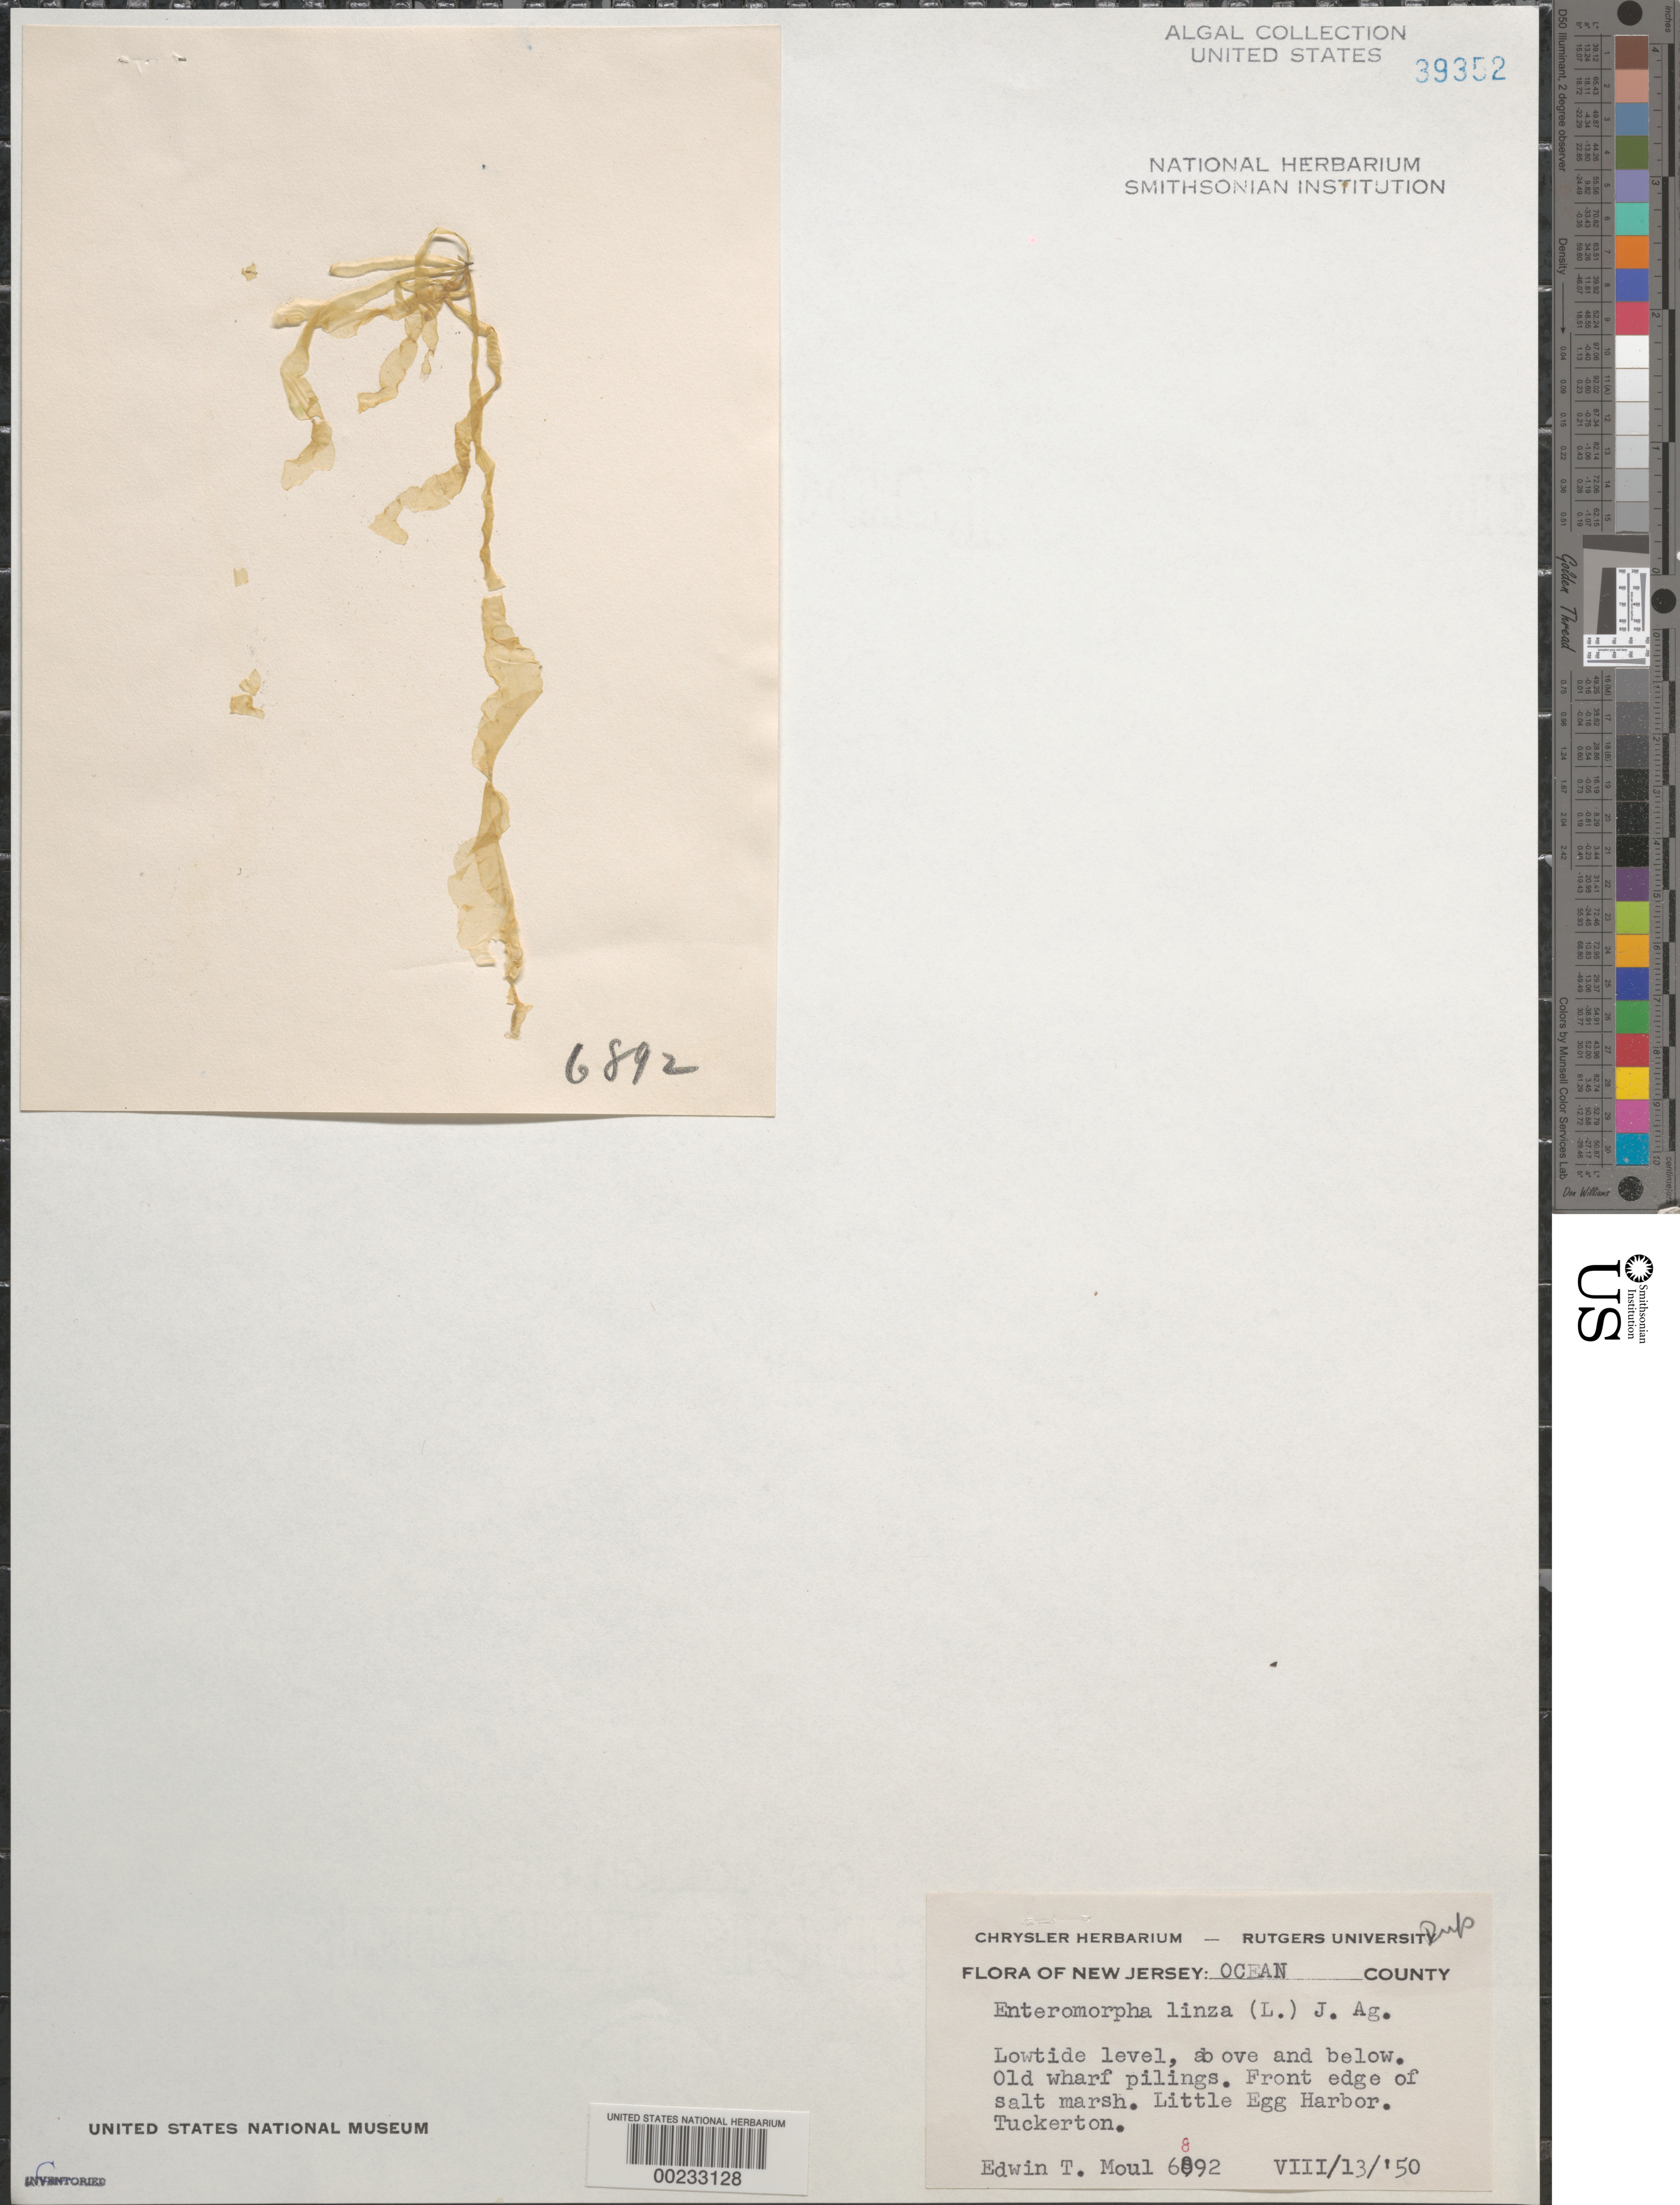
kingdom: Plantae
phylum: Chlorophyta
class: Ulvophyceae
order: Ulvales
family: Ulvaceae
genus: Ulva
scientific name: Ulva clathrata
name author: (Roth) C. Agardh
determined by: Algae name updating Project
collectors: E. T. Moul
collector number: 6892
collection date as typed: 13 Aug 1950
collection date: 1950-08-13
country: United States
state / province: New Jersey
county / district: Ocean County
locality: Tuckerton, Little Egg Harbor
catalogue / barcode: US 39352